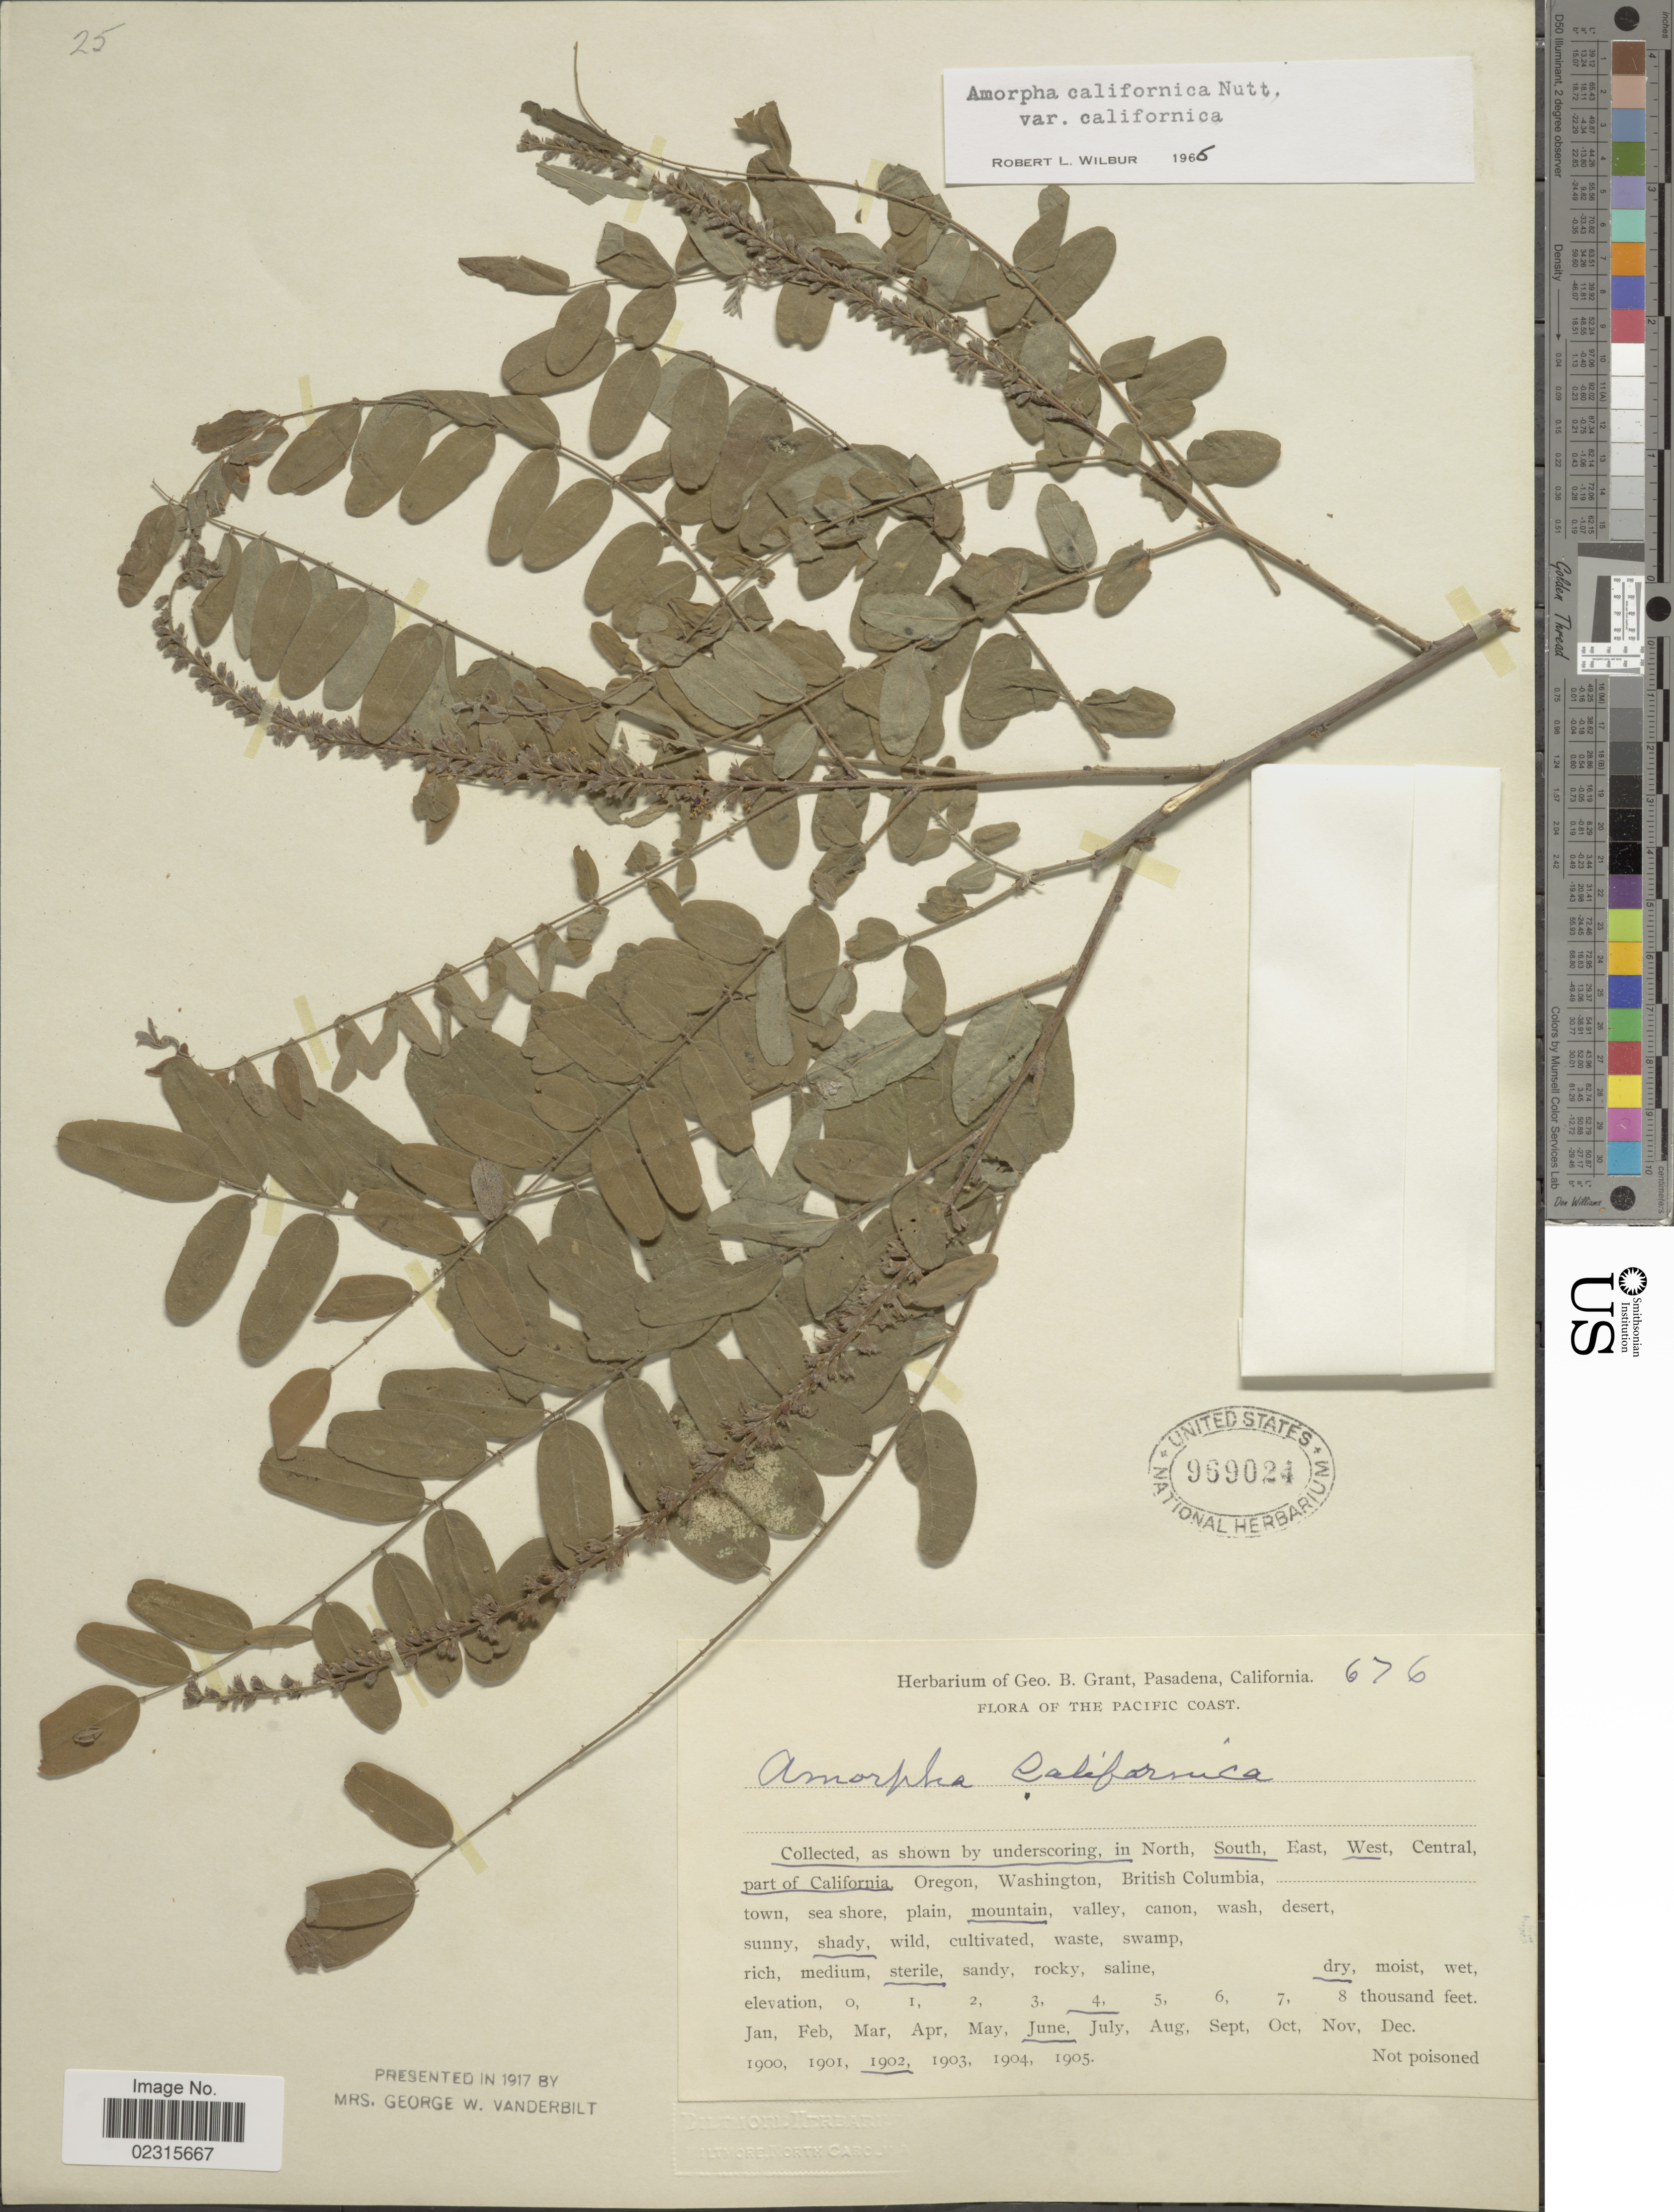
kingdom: Plantae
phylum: Tracheophyta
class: Magnoliopsida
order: Fabales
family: Fabaceae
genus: Amorpha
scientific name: Amorpha californica var. californica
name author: Nutt.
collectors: ex herb. G. B. Grant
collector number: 676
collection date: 1902-06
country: United States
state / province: California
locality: The Pacific Coast, as shown by underscoring, South part of California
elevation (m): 1219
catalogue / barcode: US 969024